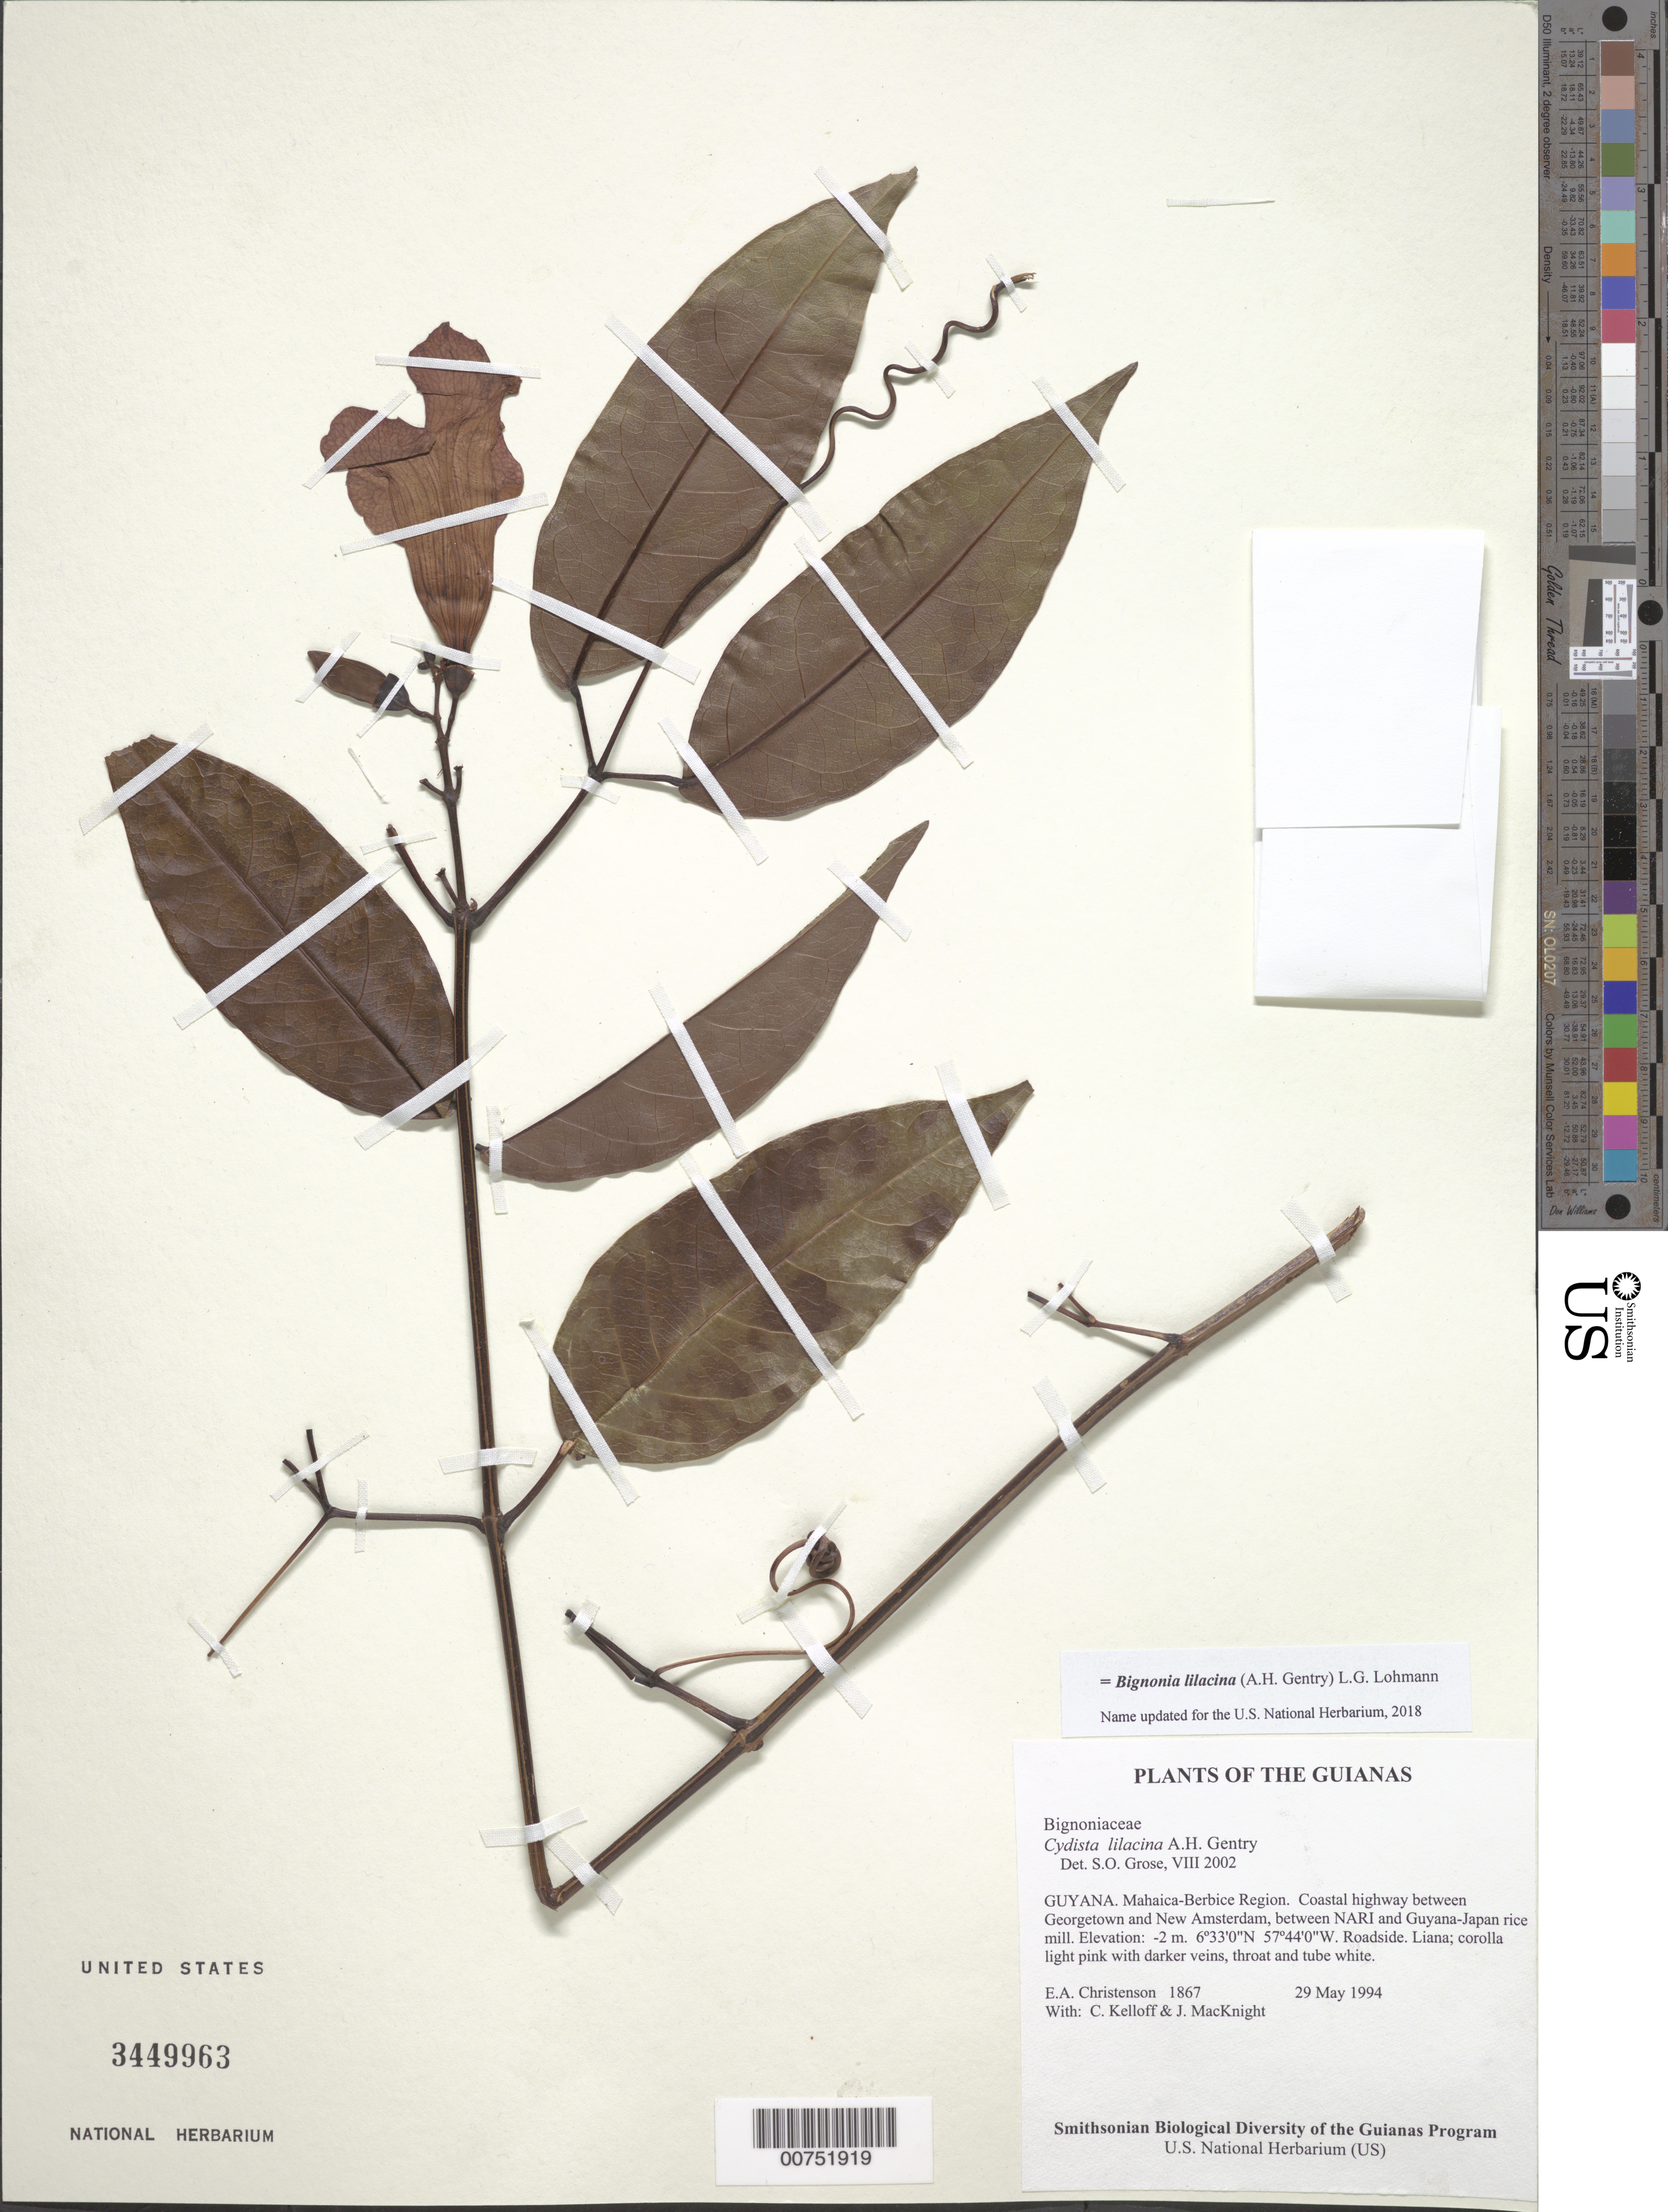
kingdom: Plantae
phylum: Tracheophyta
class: Magnoliopsida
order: Lamiales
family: Bignoniaceae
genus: Bignonia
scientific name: Bignonia lilacina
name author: (A.H. Gentry) L.G. Lohmann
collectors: E. A. Christenson, C. L. Kelloff & J. MacKnight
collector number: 1867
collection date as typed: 29 May 1994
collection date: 1994-05-29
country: Guyana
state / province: Mahaica-Berbice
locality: Coastal highway between Georgetown and New Amsterdam, between NARI and Guyana-Japan rice mill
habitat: Roadside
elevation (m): -2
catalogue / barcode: US 3449963